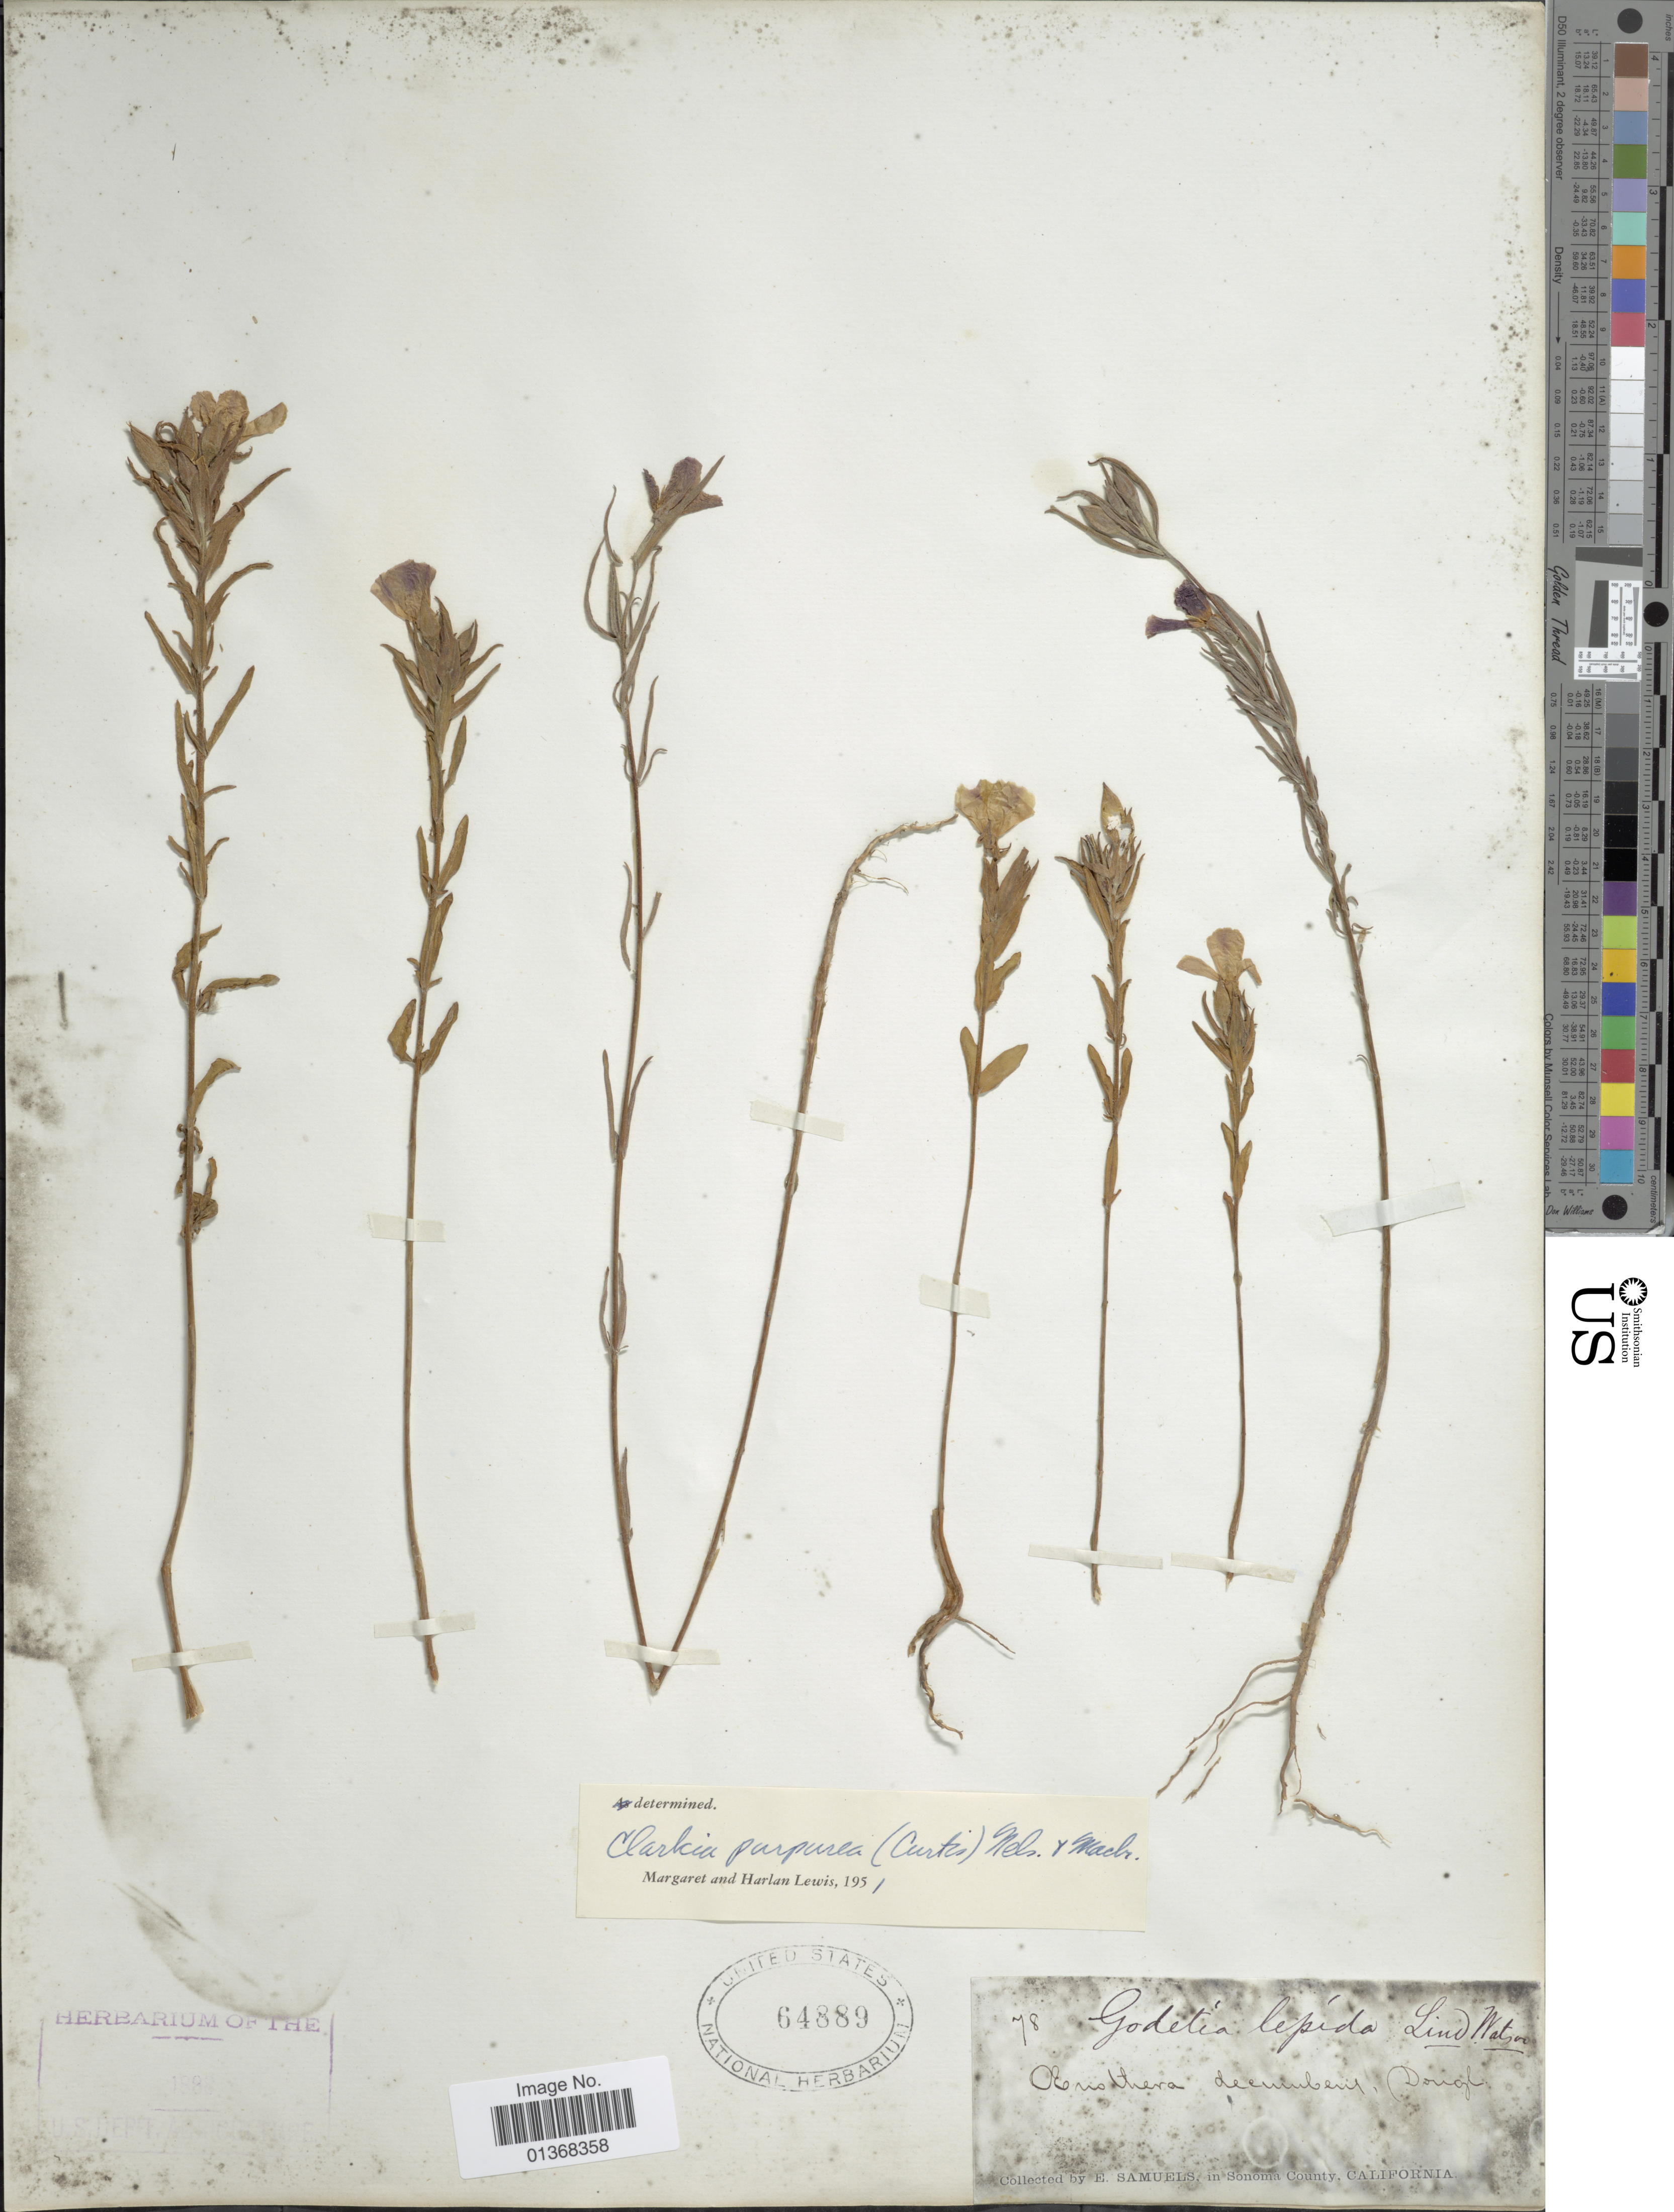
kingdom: Plantae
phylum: Tracheophyta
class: Magnoliopsida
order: Myrtales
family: Onagraceae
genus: Clarkia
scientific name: Clarkia purpurea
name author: (Curtis) A. Nelson & J.F. Macbr.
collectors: E. Samuels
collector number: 78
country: United States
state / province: California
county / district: Sonoma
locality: In Sonoma County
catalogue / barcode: US 64889